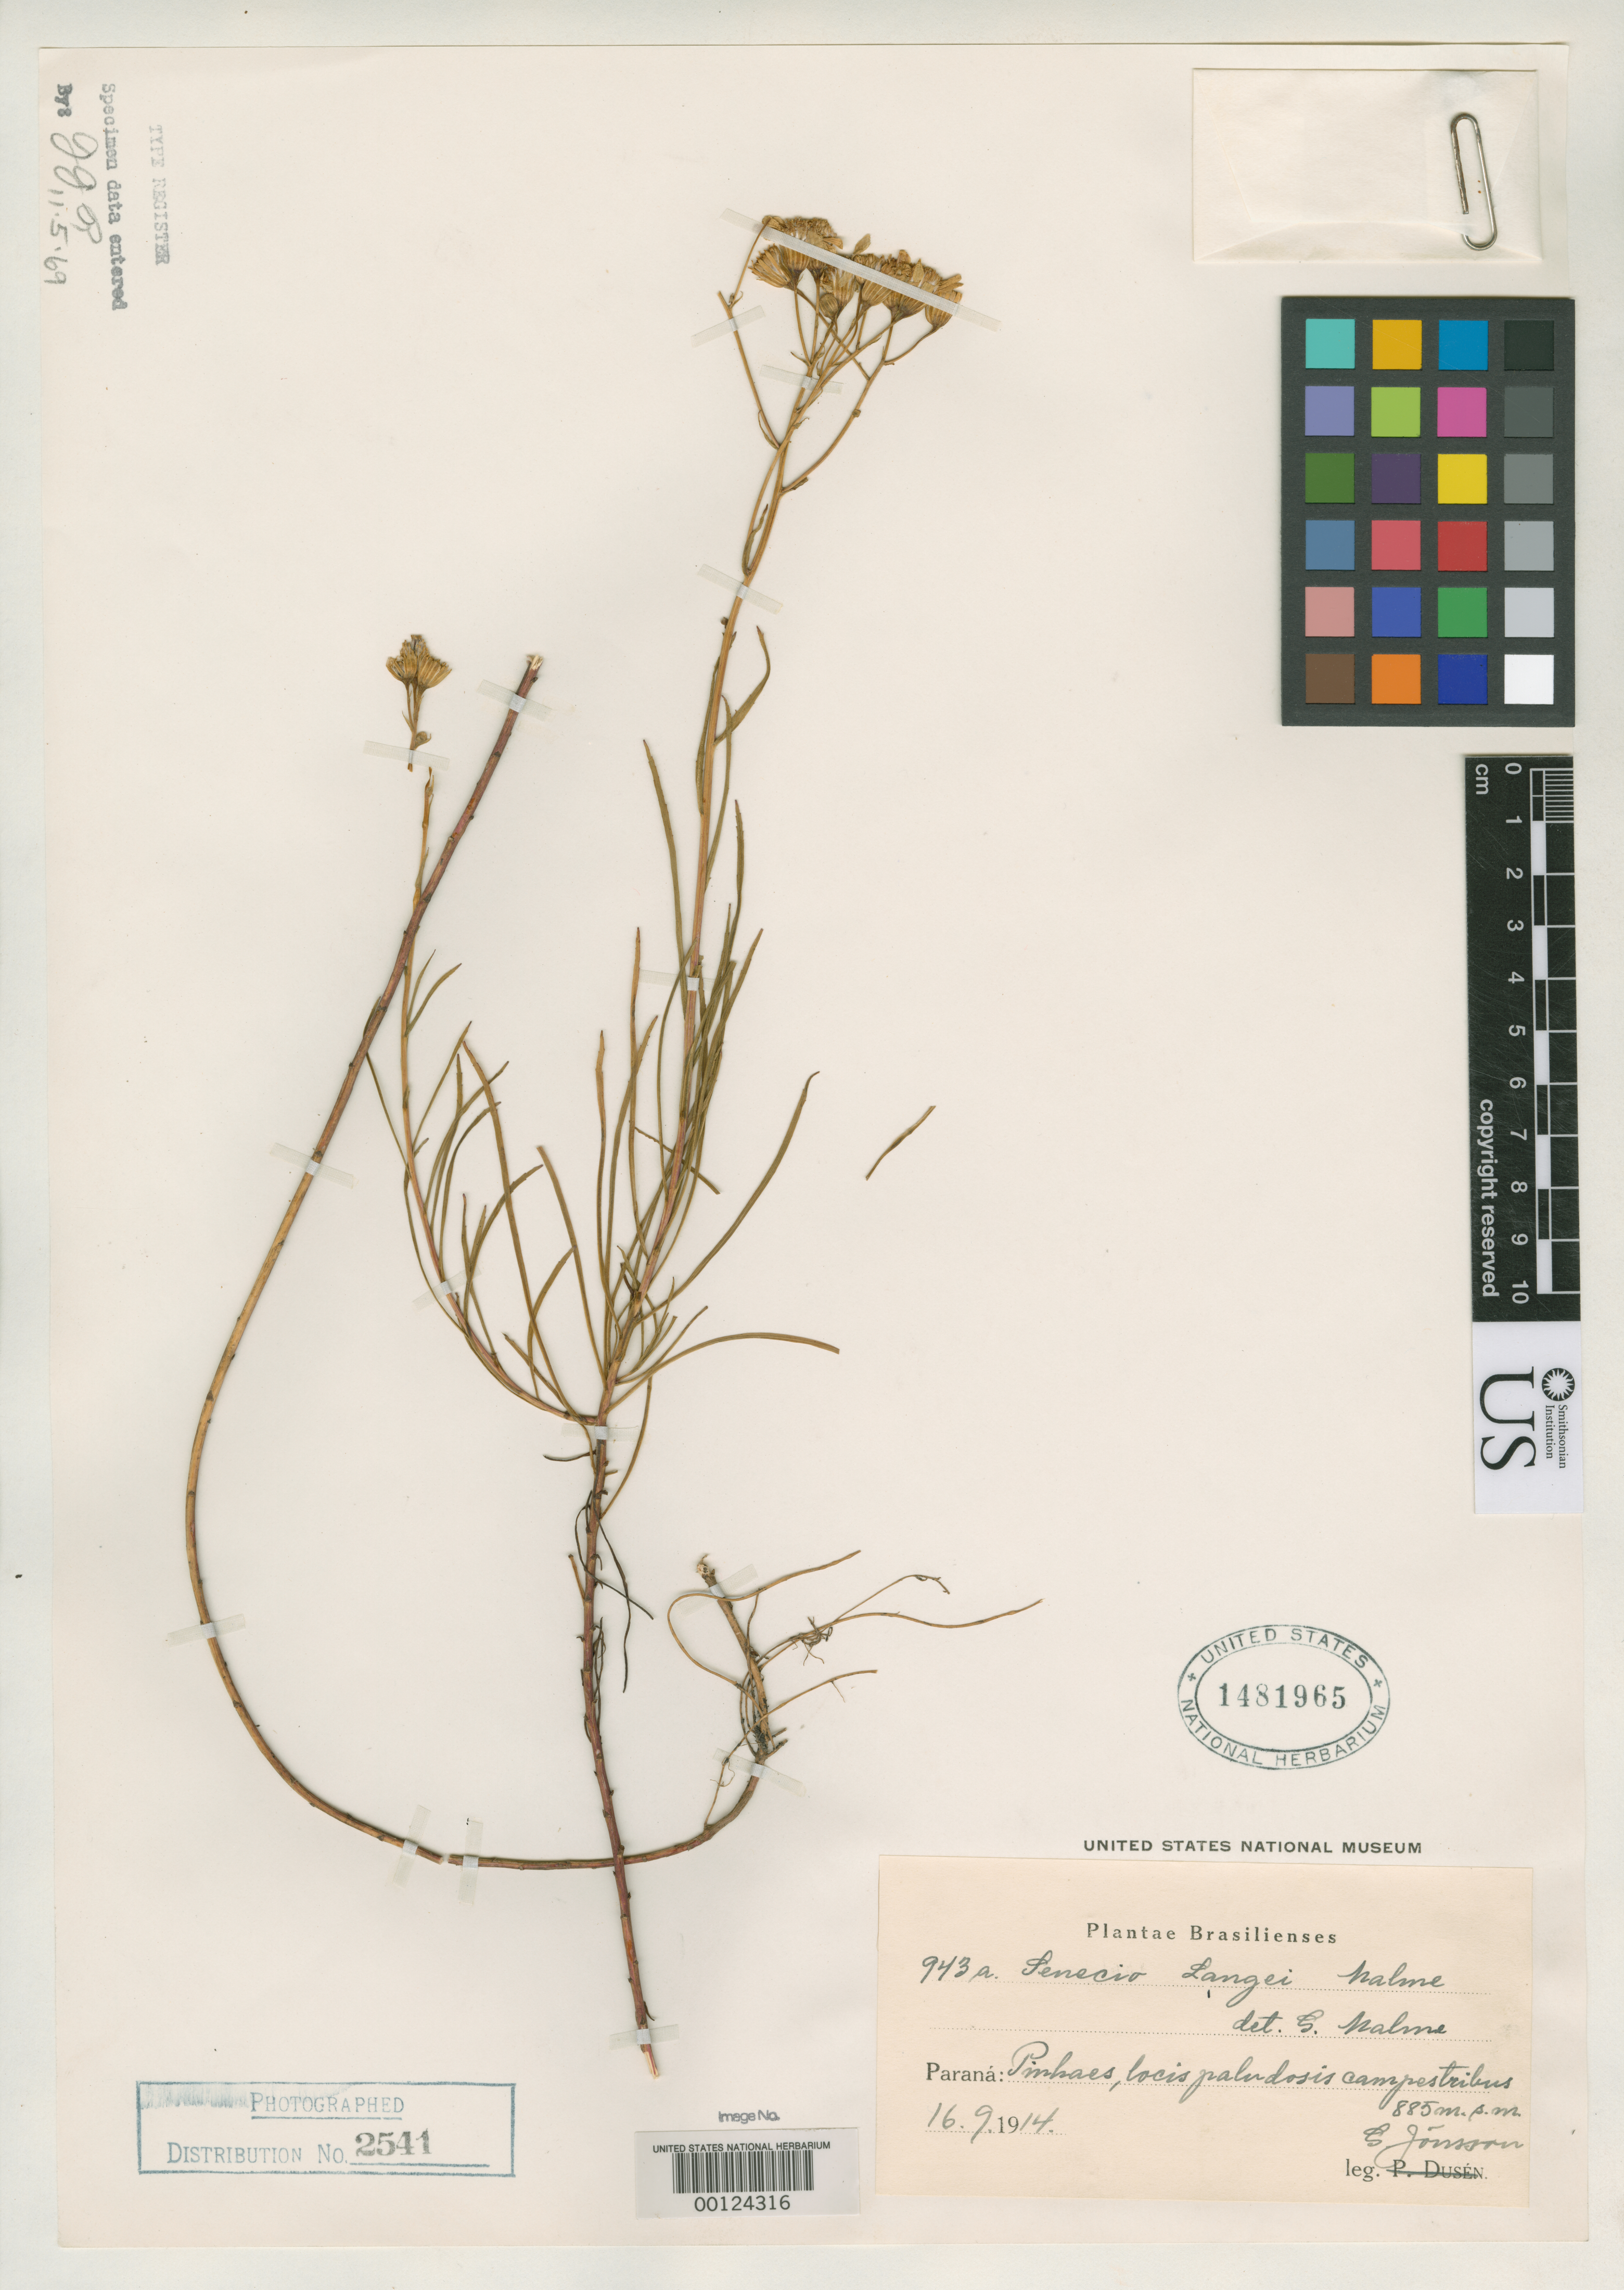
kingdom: Plantae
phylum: Tracheophyta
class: Magnoliopsida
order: Asterales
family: Asteraceae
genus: Senecio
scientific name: Senecio langei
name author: Malme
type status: Syntype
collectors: G. Jönsson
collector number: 943 a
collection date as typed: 16 Sep 1914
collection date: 1914-09-16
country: Brazil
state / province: Paraná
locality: Pinhaes.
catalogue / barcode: US 1481965